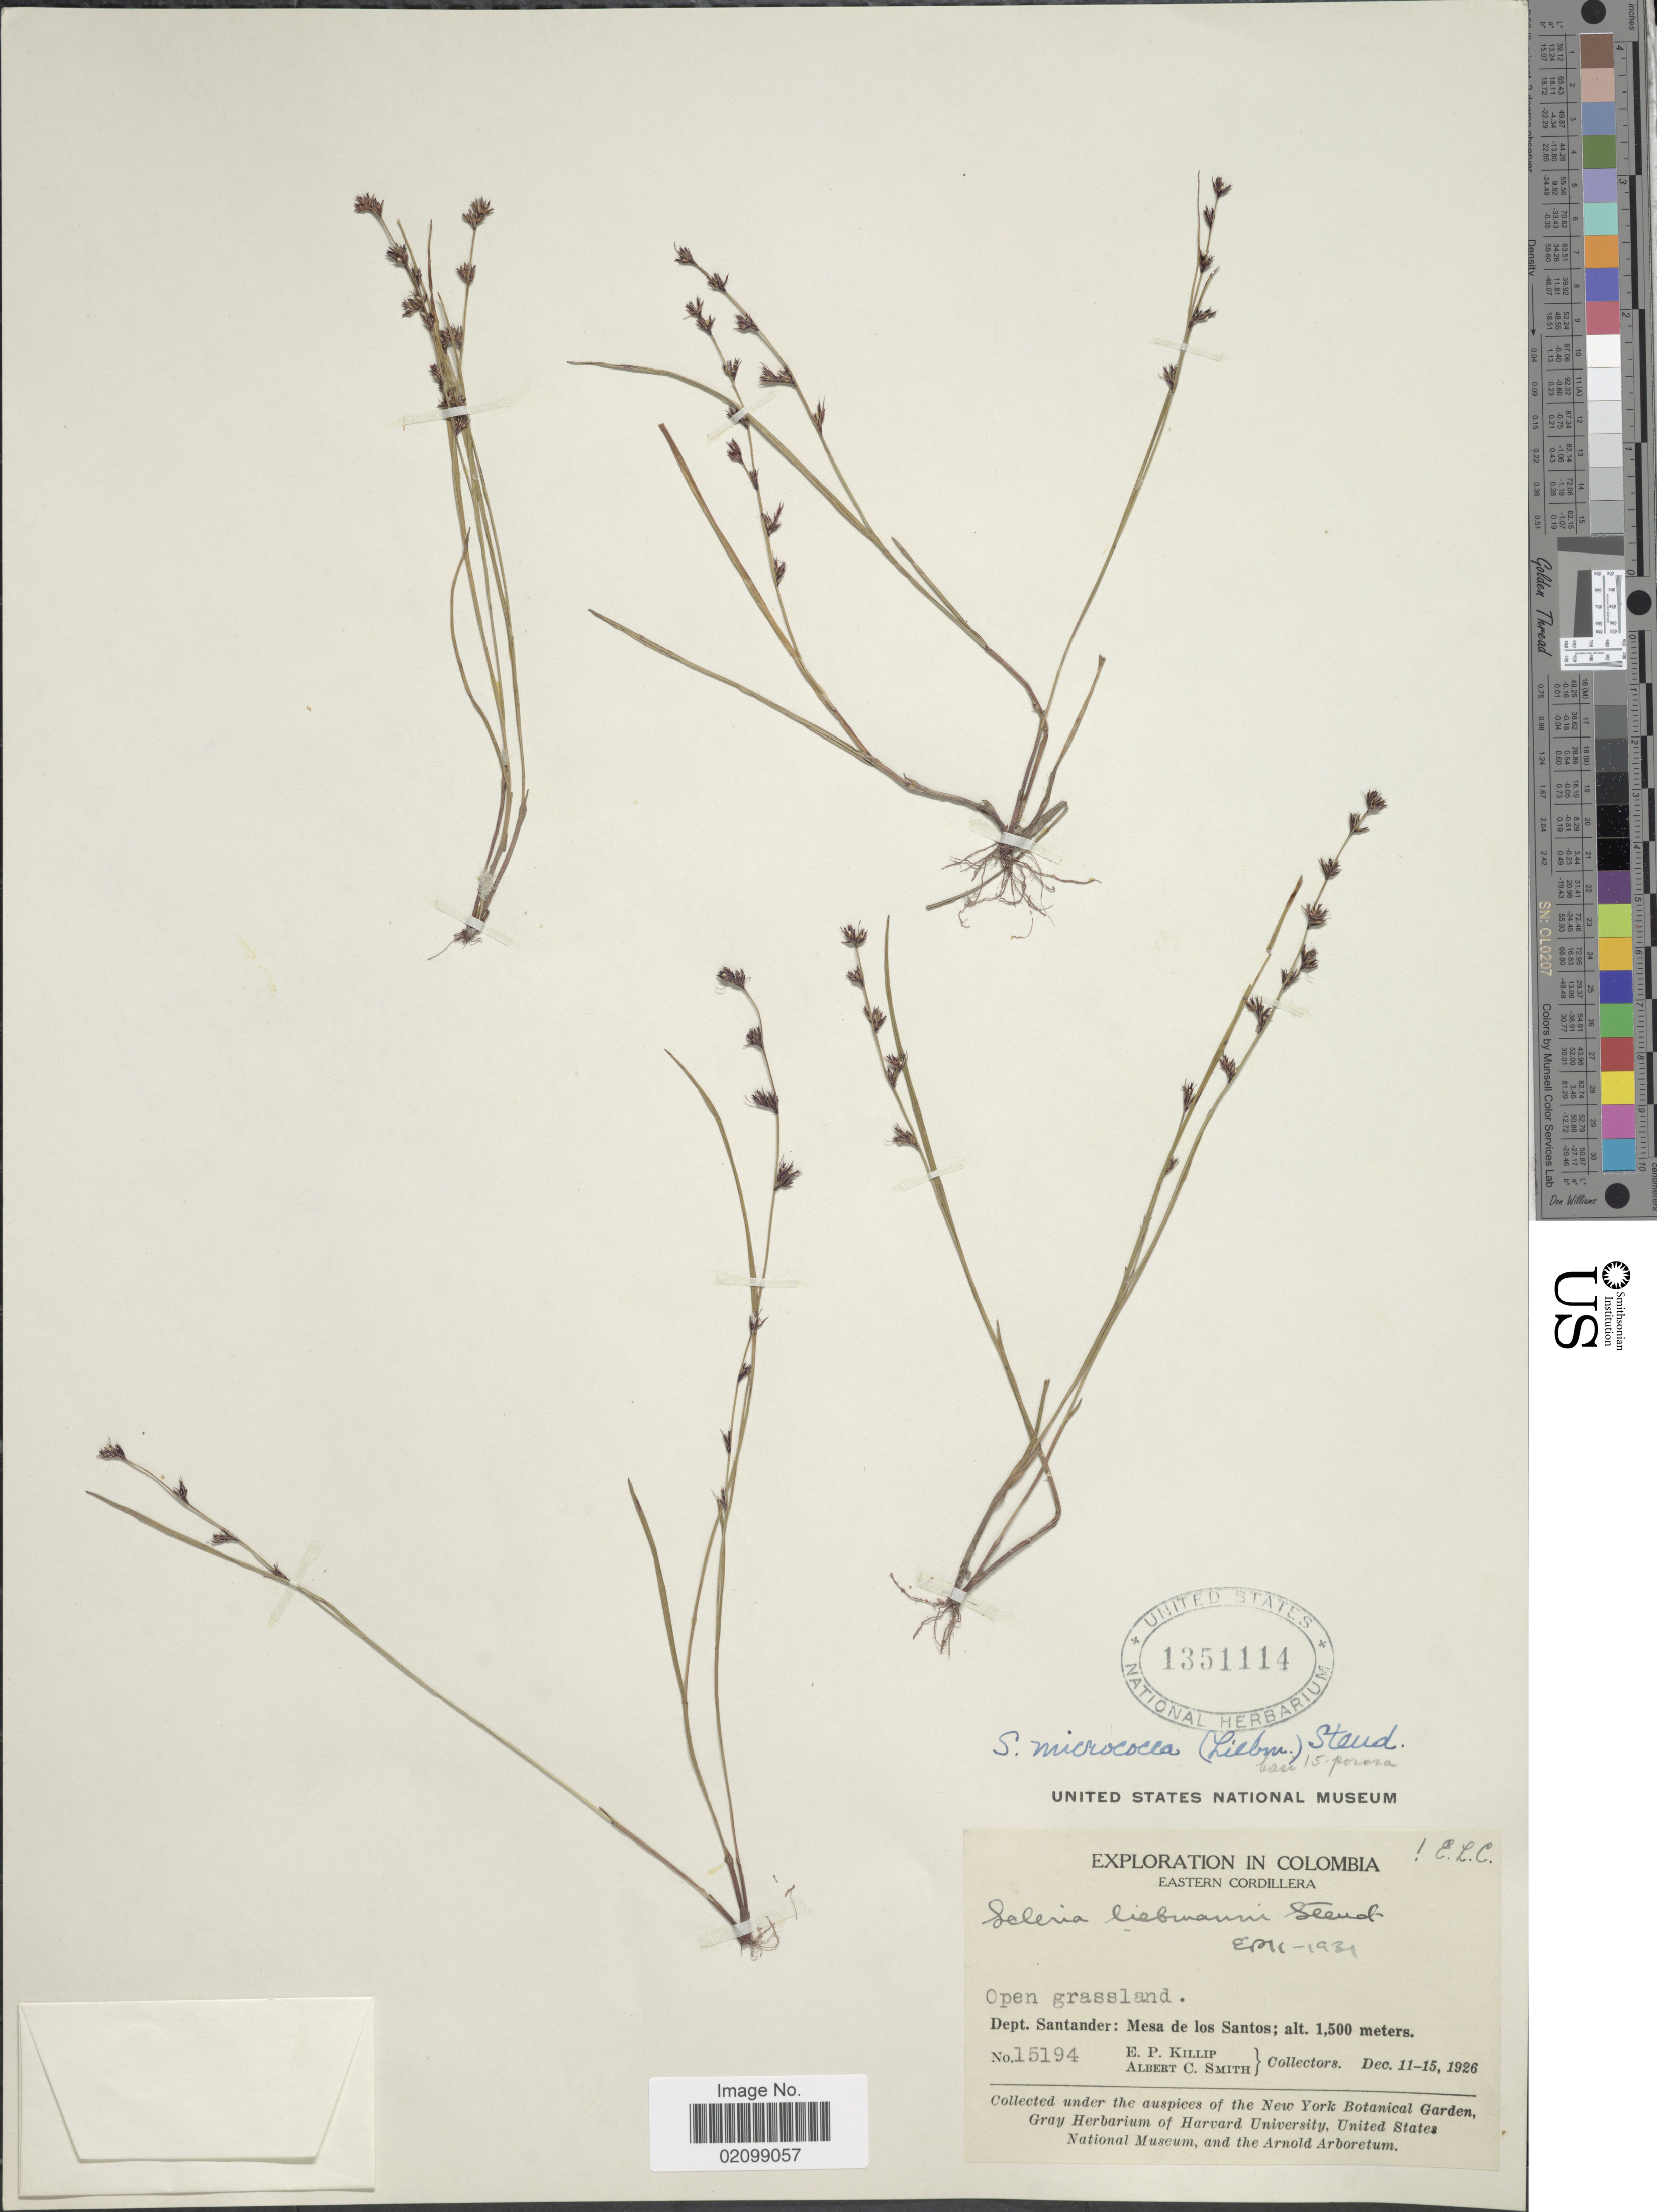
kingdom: Plantae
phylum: Tracheophyta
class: Liliopsida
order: Poales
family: Cyperaceae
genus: Scleria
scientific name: Scleria micrococca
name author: (Liebm.) Steud.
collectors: E. P. Killip & A. C. Smith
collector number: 15194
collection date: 1926-12-11/1926-12-15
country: Colombia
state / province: Santander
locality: Eastern Cordillera, Open grassland. Dept, Santander: Mesa de los Santos.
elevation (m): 1500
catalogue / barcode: US 1351114